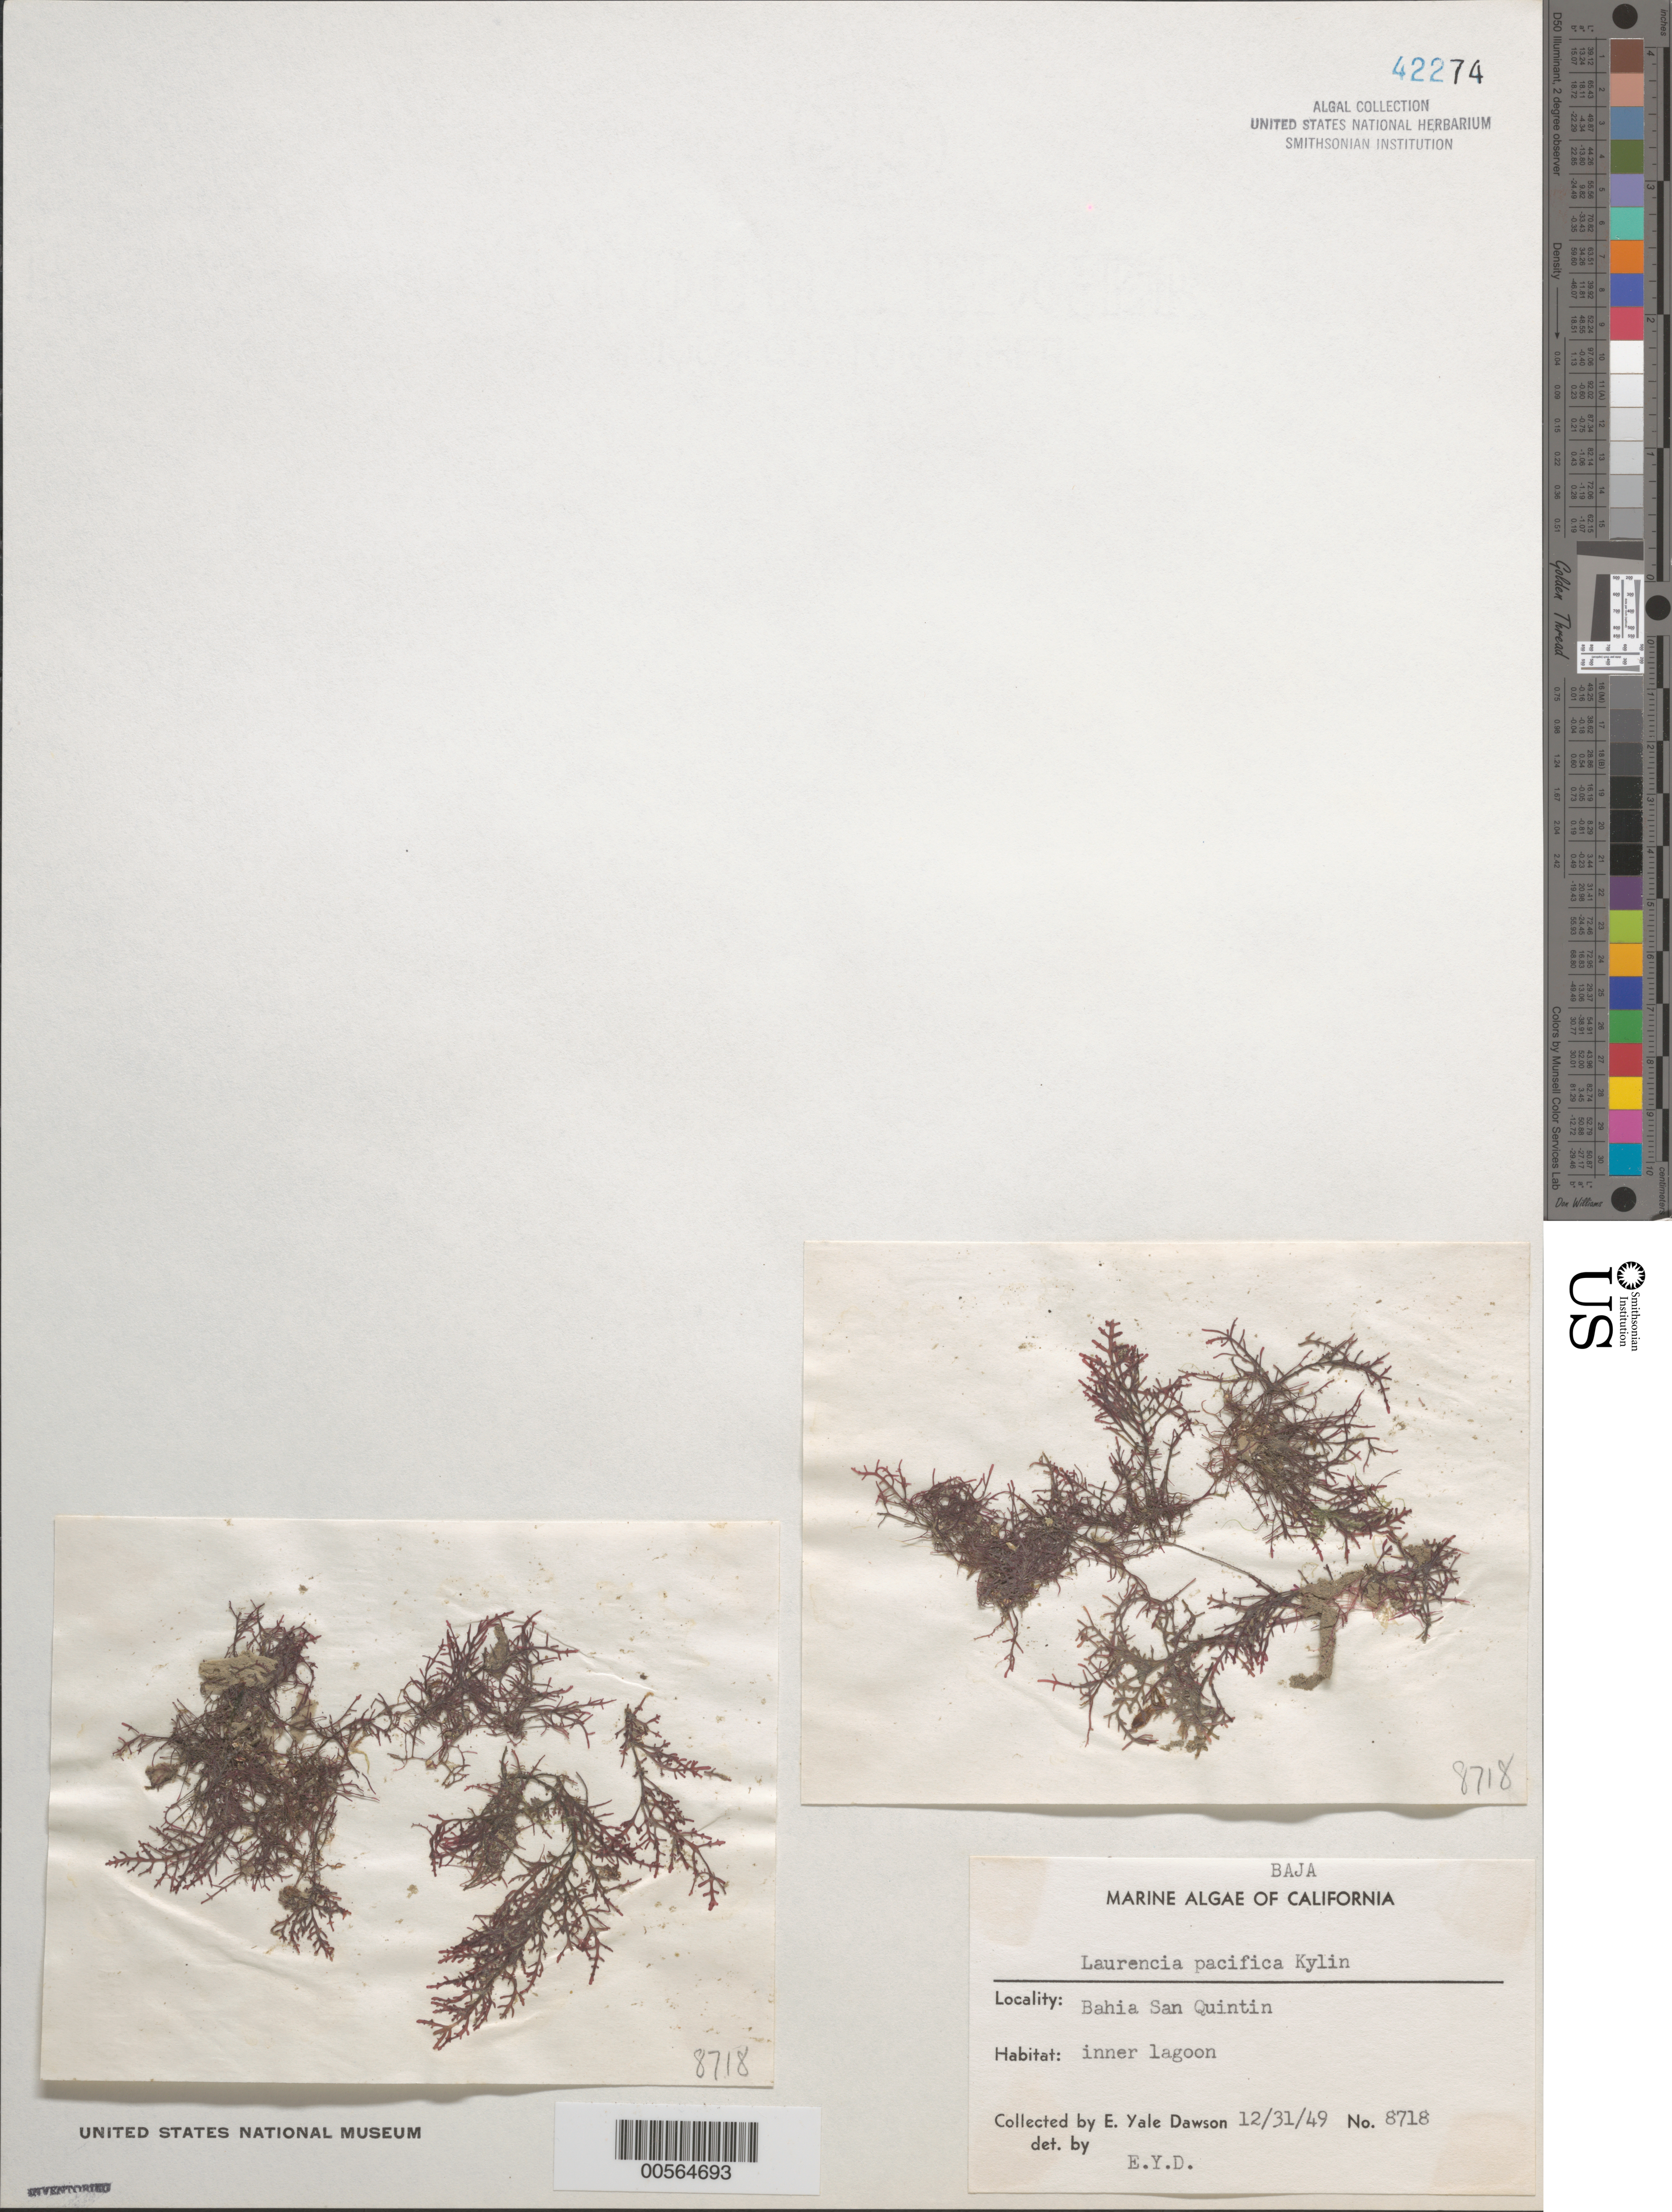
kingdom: Plantae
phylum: Rhodophyta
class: Florideophyceae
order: Ceramiales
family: Rhodomelaceae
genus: Laurencia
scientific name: Laurencia pacifica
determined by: Dawson, E. Y.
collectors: E. Y. Dawson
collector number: EYD 8718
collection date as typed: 31 Dec 1949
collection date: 1949-12-31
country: Mexico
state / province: Baja California Norte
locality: Bahia San Quintin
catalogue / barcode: US 42274